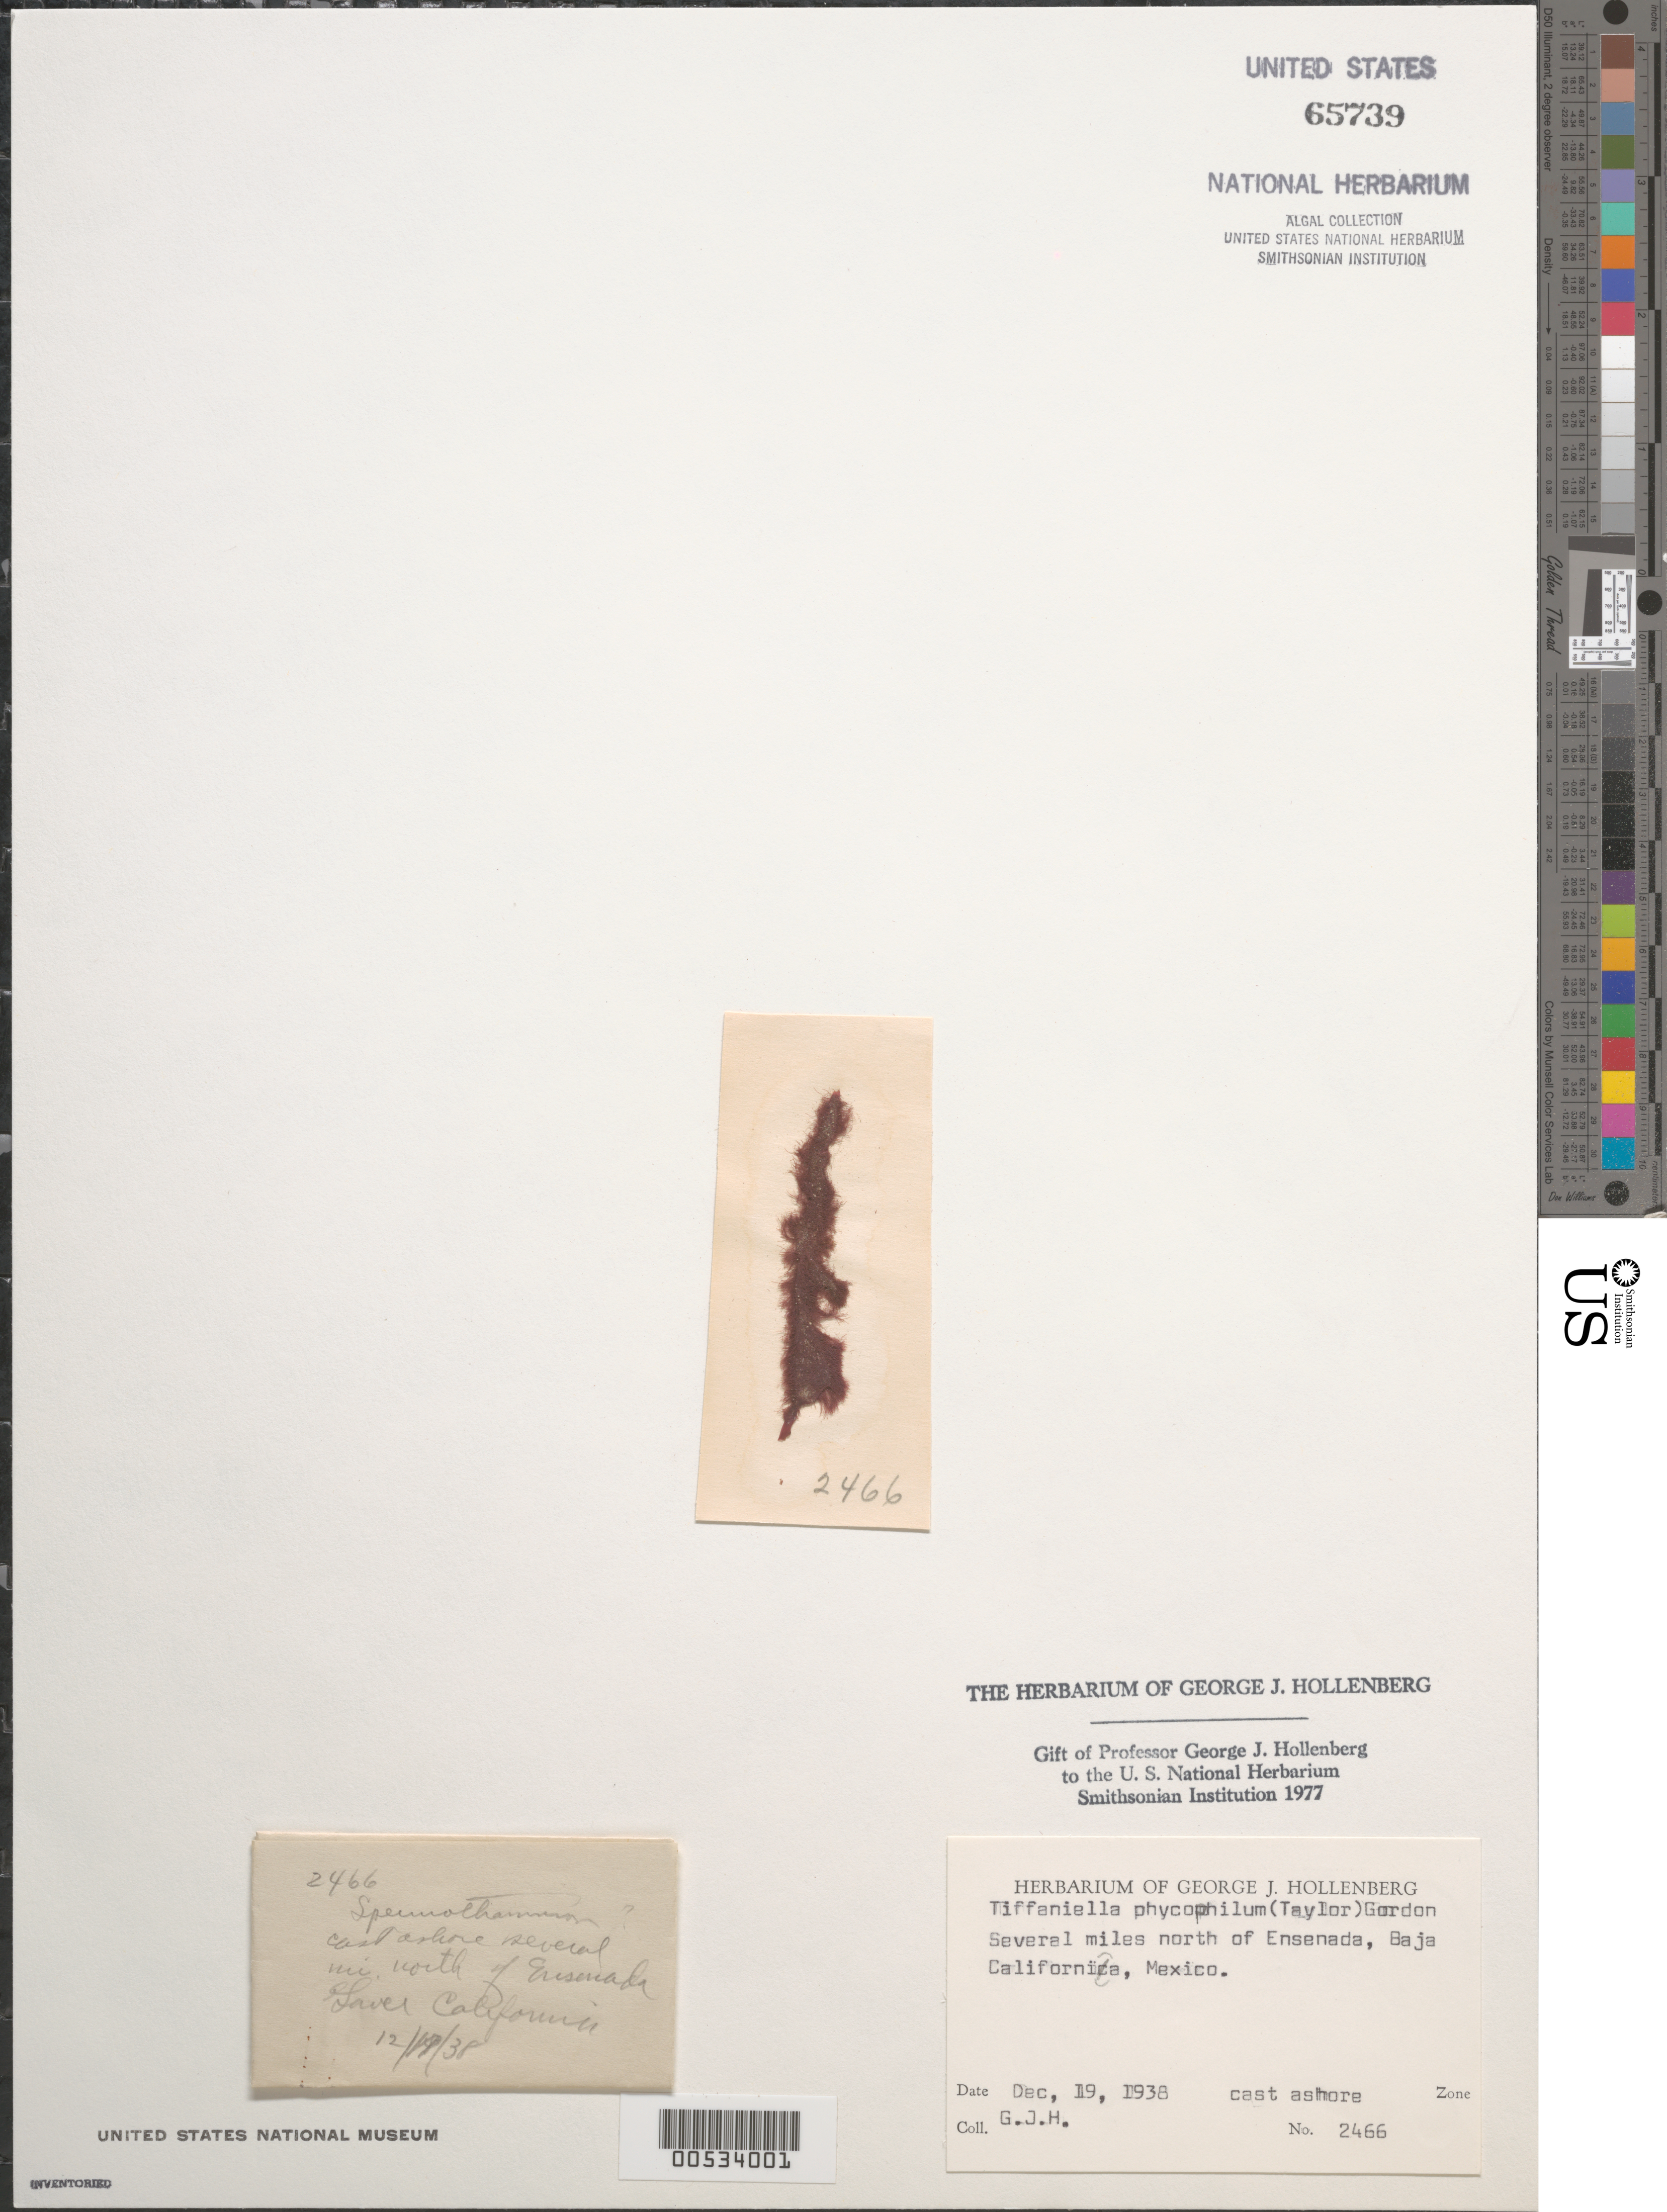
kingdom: Plantae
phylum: Rhodophyta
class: Florideophyceae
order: Ceramiales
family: Wrangeliaceae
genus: Tiffaniella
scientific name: Tiffaniella phycophila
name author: (W.R. Taylor) Gordon-Mills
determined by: Hollenberg, George J.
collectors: G. Hollenberg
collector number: GJH 2466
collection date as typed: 19 Dec 1938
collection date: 1938-12-19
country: Mexico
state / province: Baja California Norte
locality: Several miles north of Ensenada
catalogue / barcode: US 65739